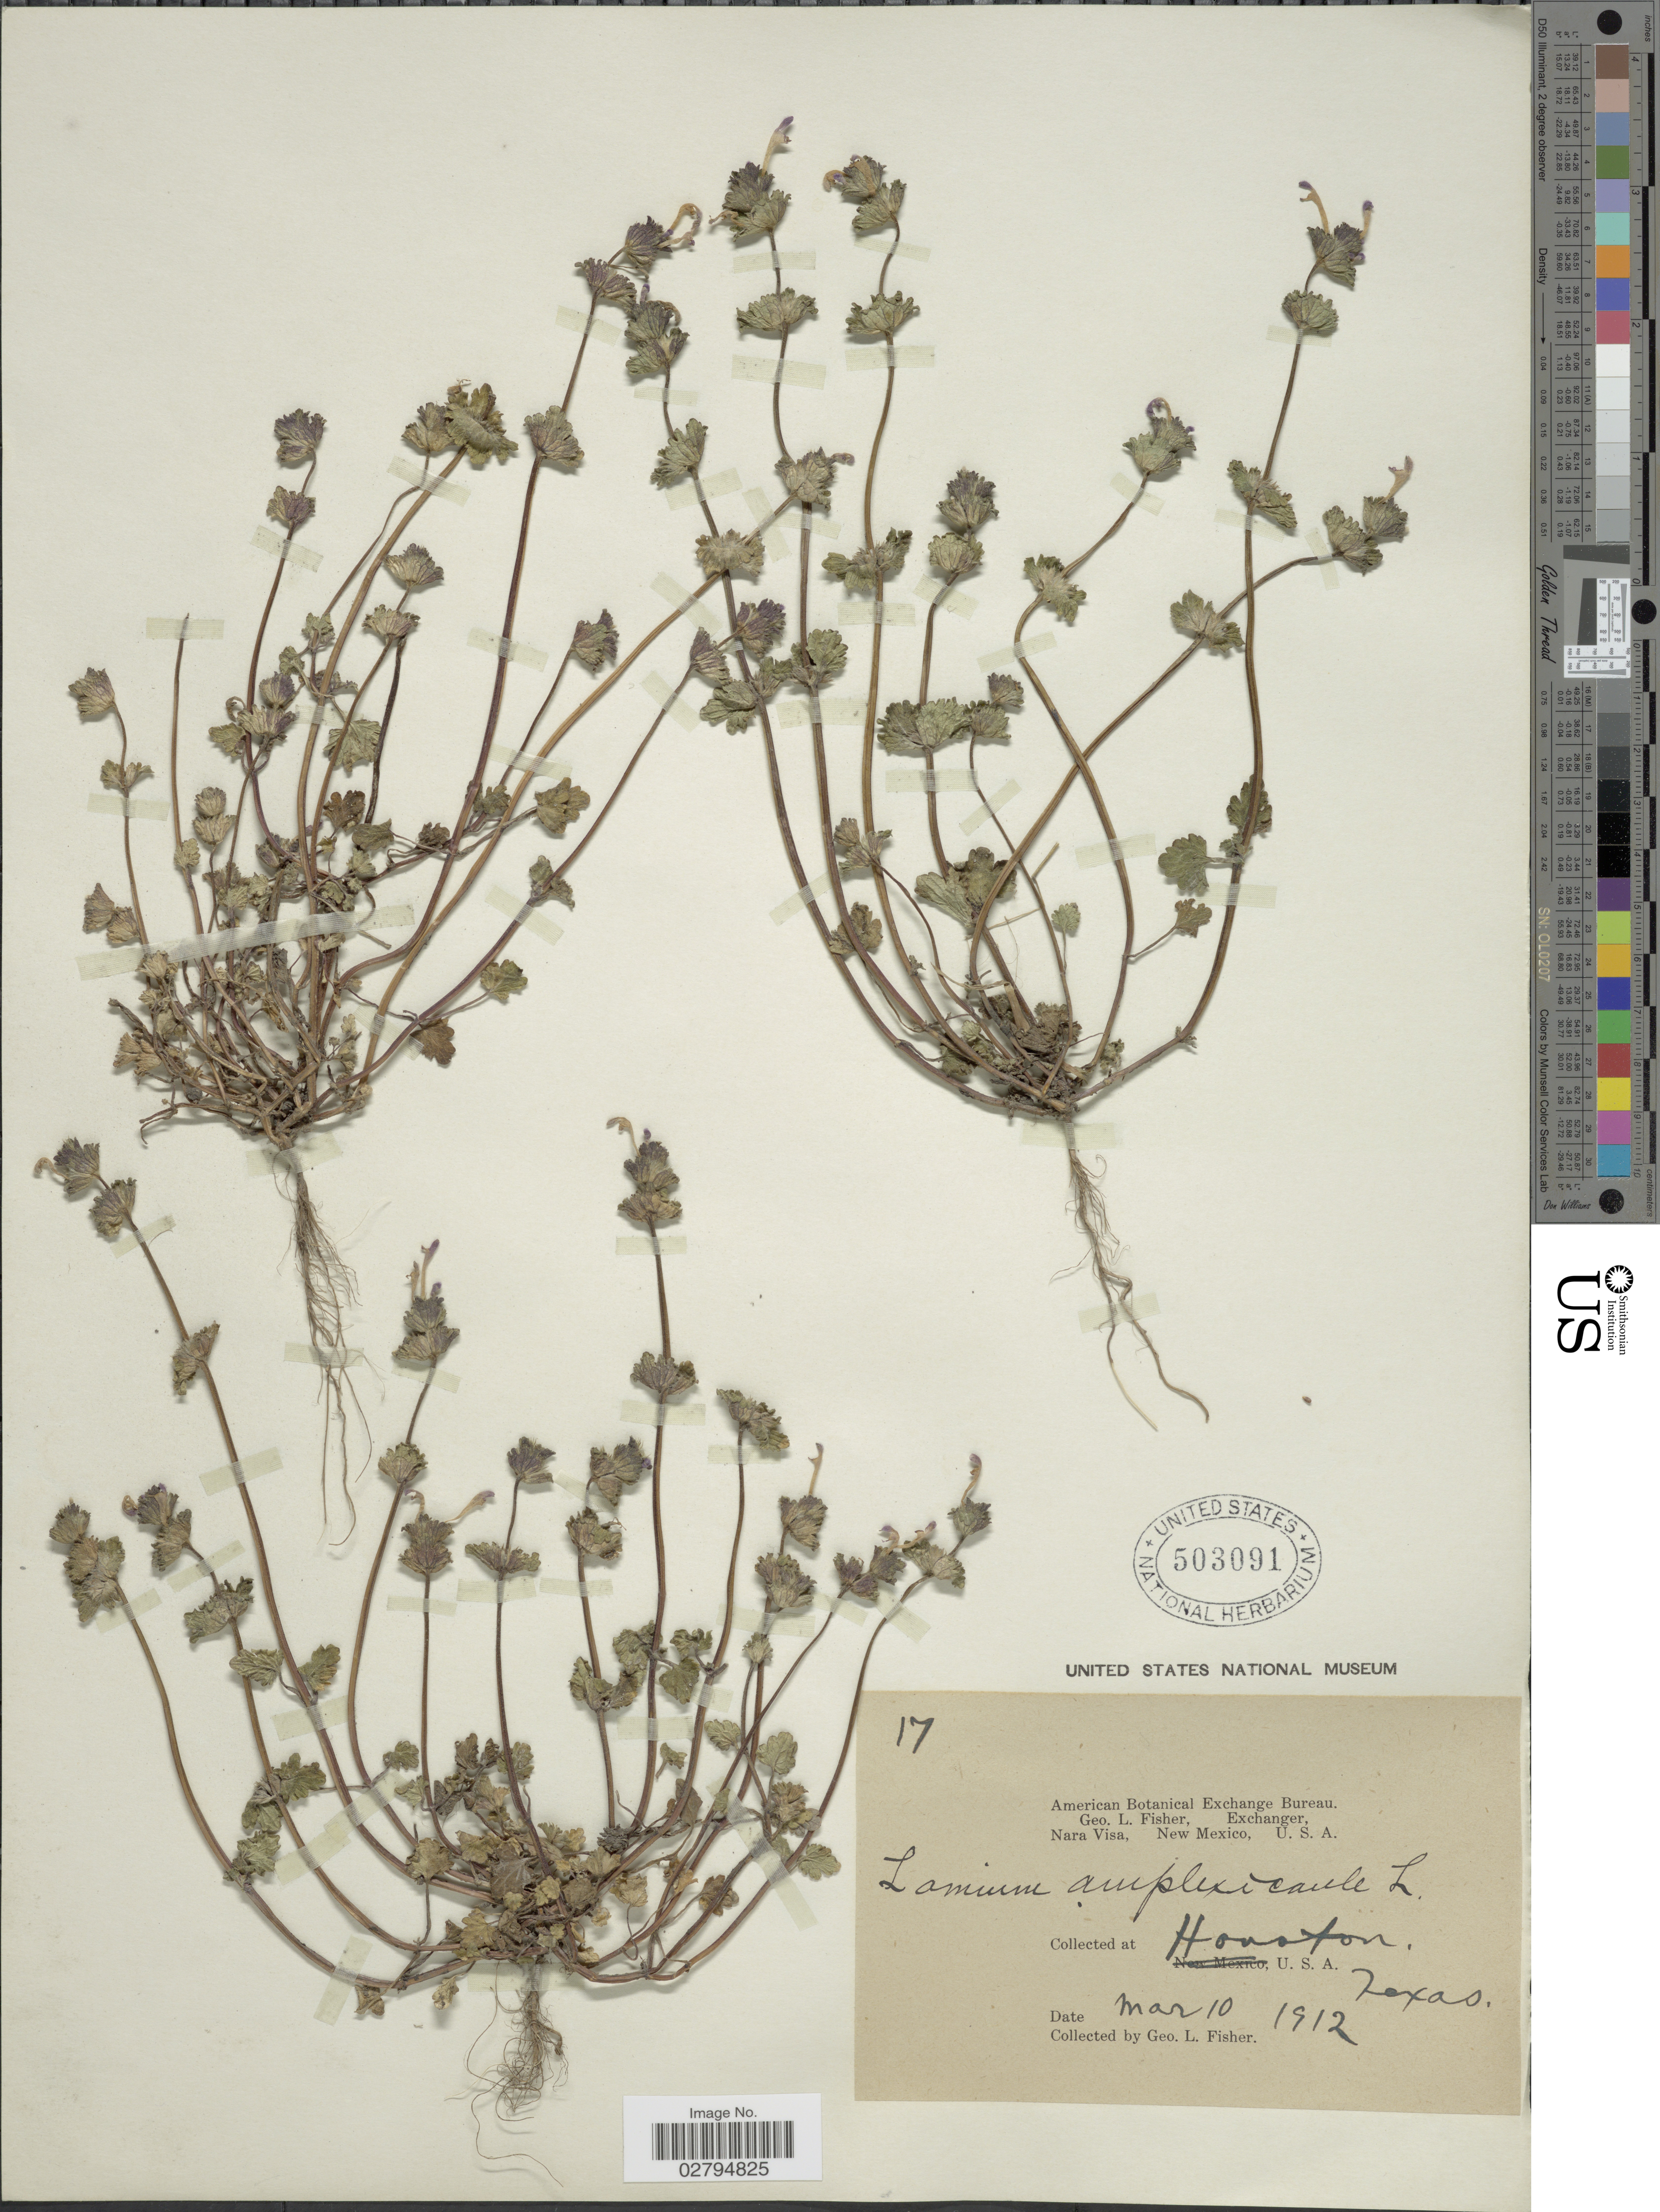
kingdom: Plantae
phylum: Tracheophyta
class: Magnoliopsida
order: Lamiales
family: Lamiaceae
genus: Lamium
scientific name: Lamium amplexicaule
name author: L.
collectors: G. L. Fisher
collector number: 17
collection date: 1912-03-10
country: United States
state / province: Texas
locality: Houston.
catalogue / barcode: US 503091